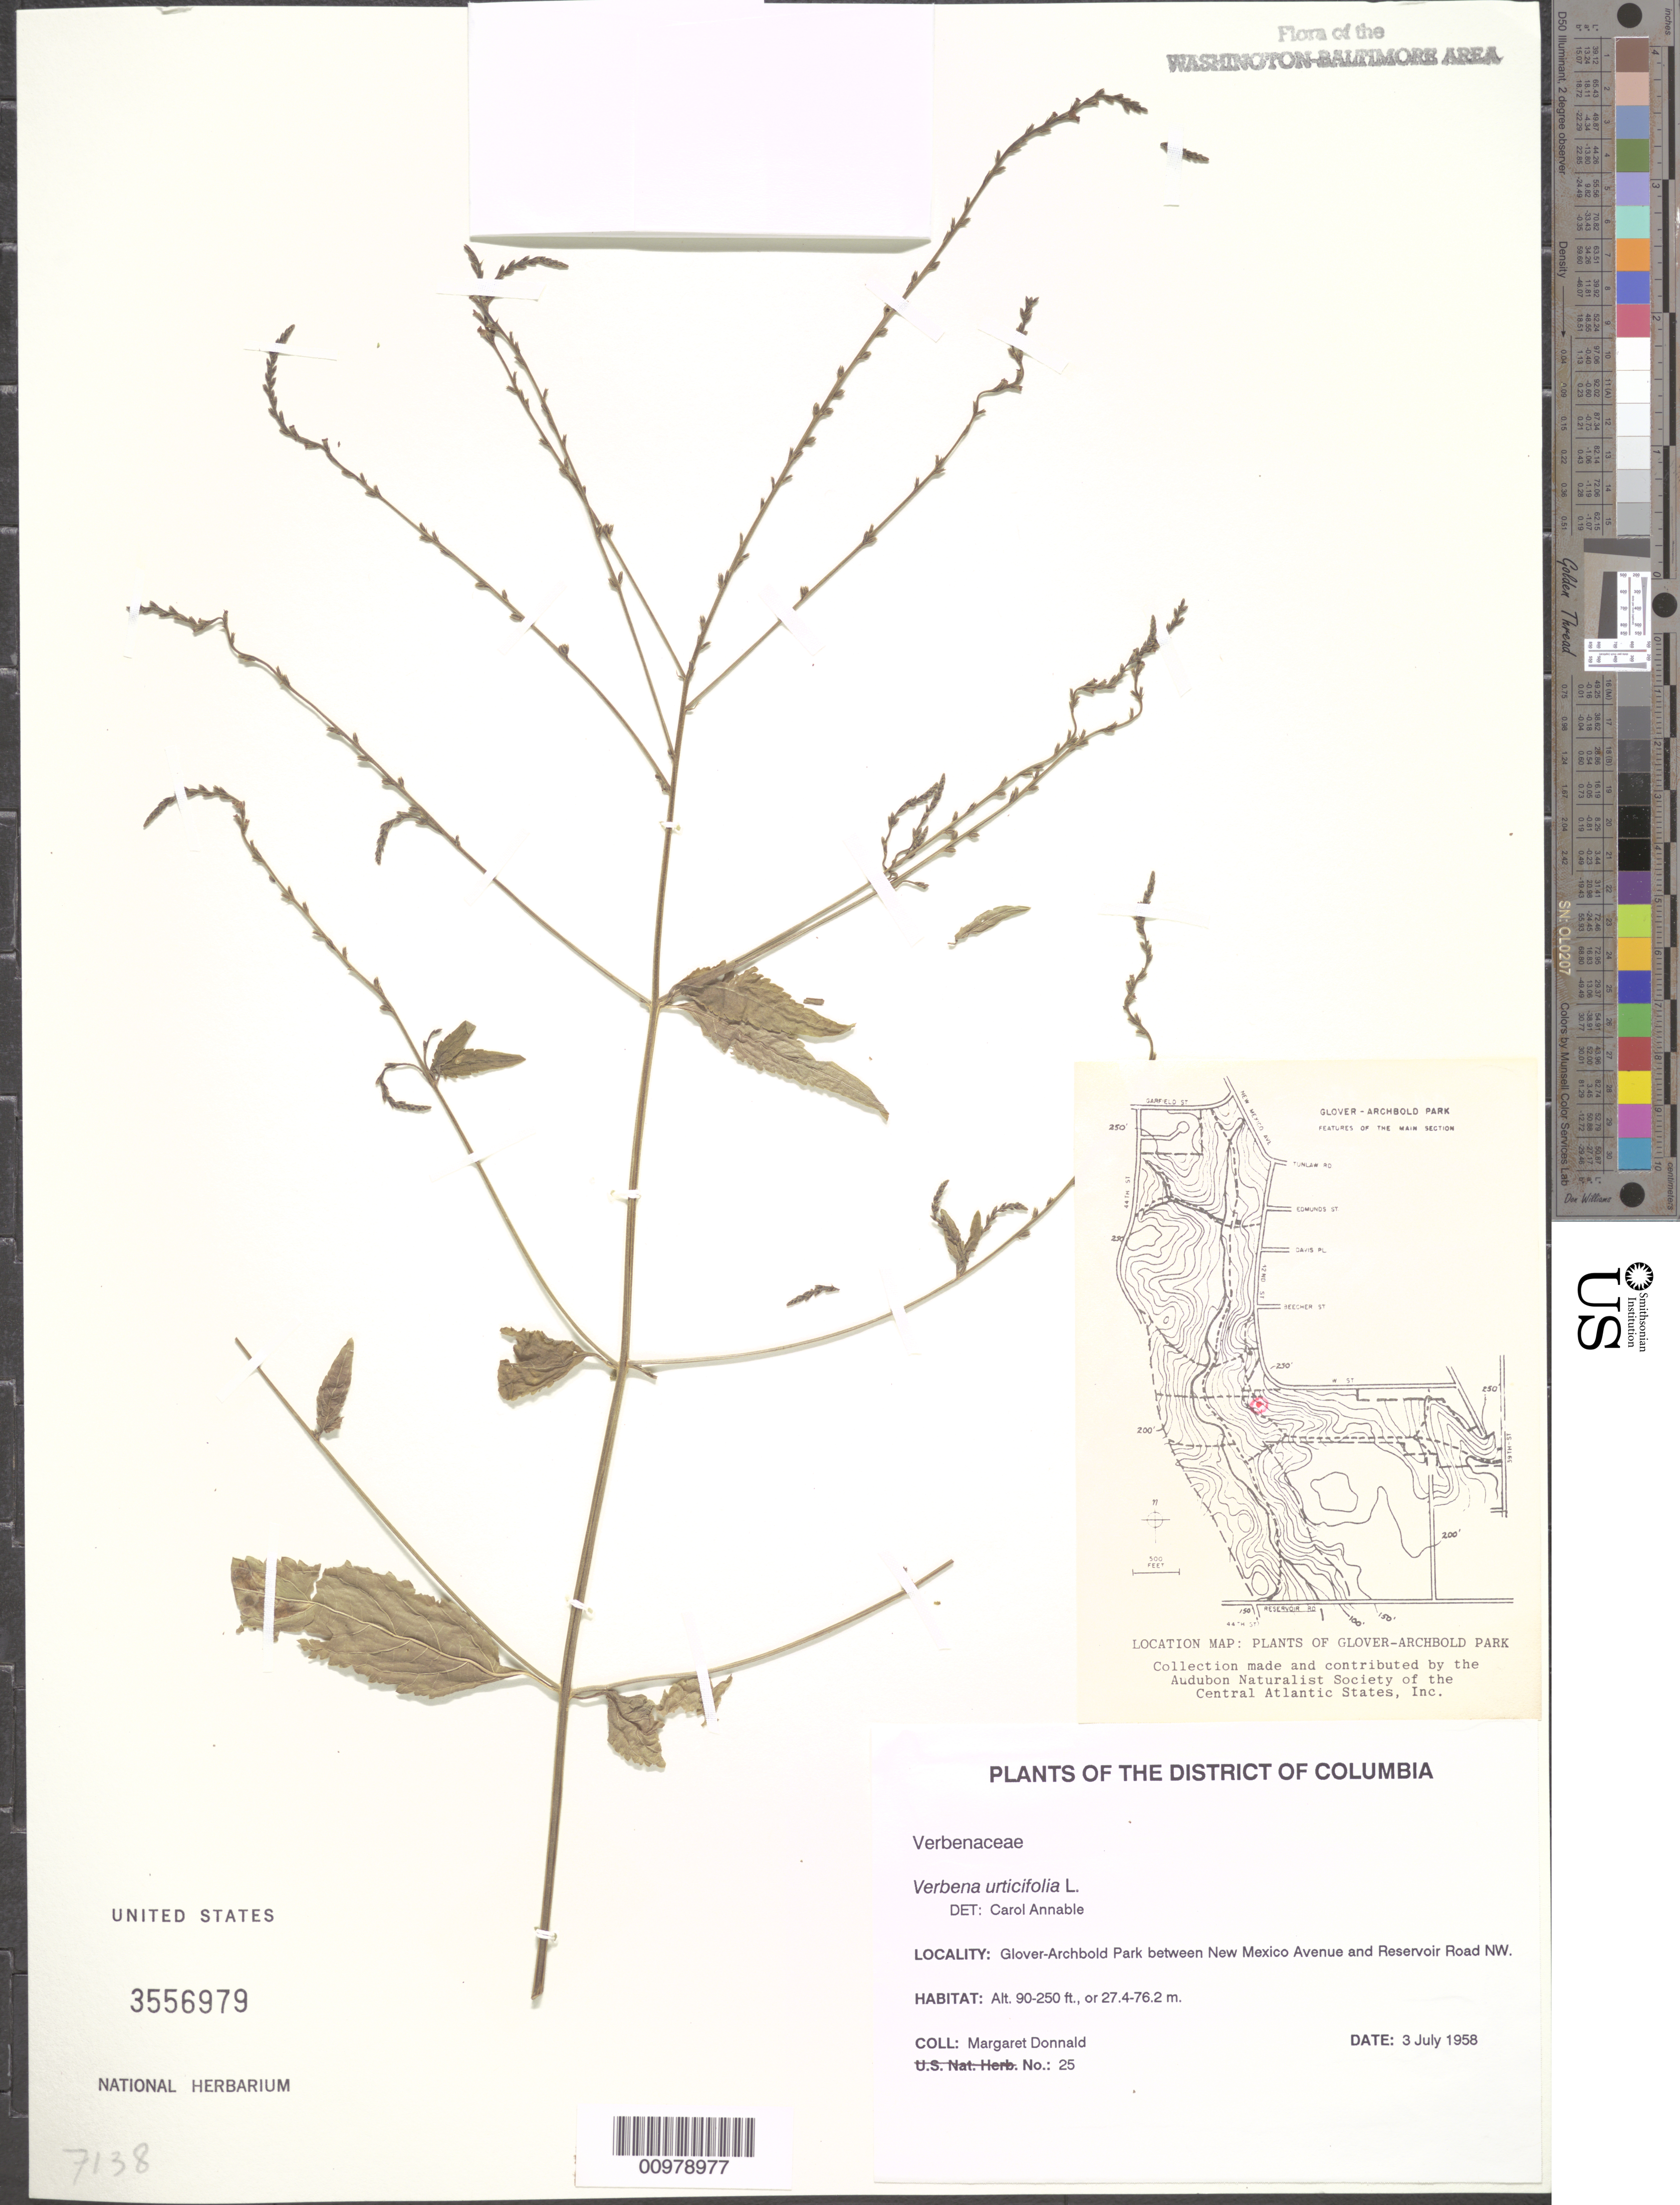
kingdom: Plantae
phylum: Tracheophyta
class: Magnoliopsida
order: Lamiales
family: Verbenaceae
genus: Verbena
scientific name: Verbena urticifolia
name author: L.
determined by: Annable, C. R.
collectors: M. Donnald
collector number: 25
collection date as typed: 3 July 1958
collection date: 1958-07-03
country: United States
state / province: District of Columbia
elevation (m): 27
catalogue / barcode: US 3556979